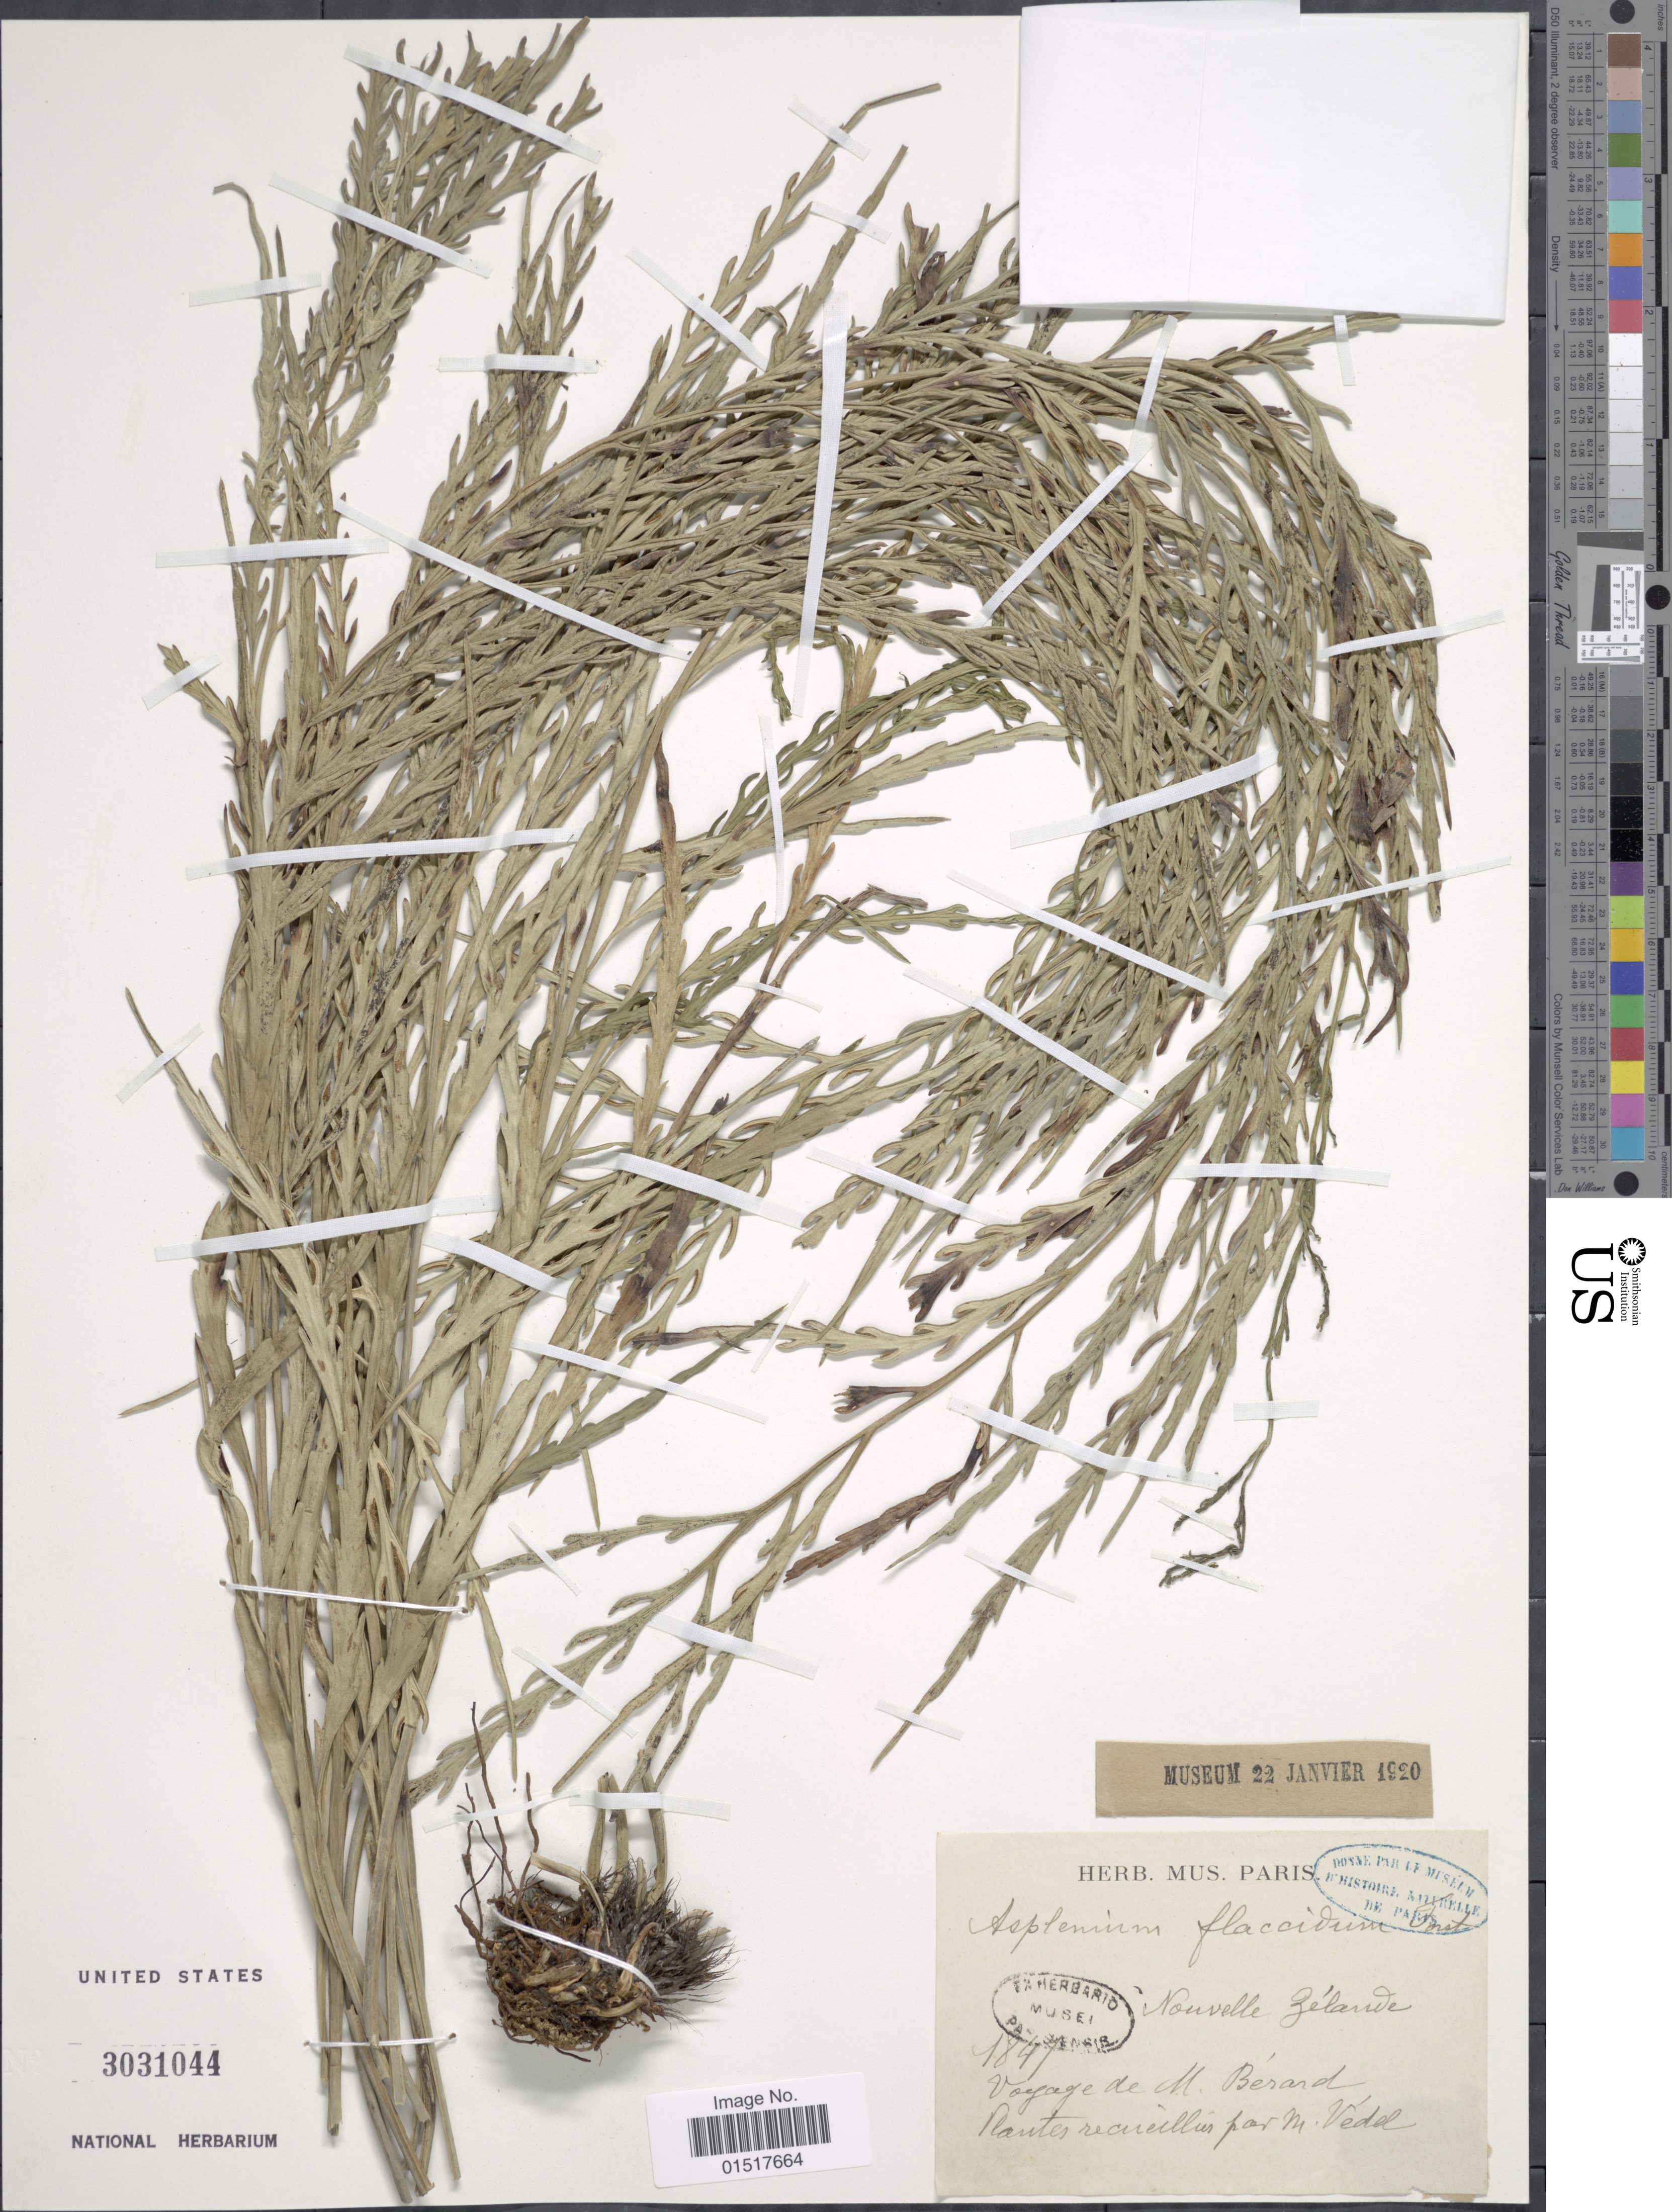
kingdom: Plantae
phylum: Tracheophyta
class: Polypodiopsida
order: Polypodiales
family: Aspleniaceae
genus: Asplenium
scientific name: Asplenium flaccidum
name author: Bonap.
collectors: Herb. Mus. Paris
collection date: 1847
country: New Zealand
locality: Nouvelle Zélande.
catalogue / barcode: US 3031044